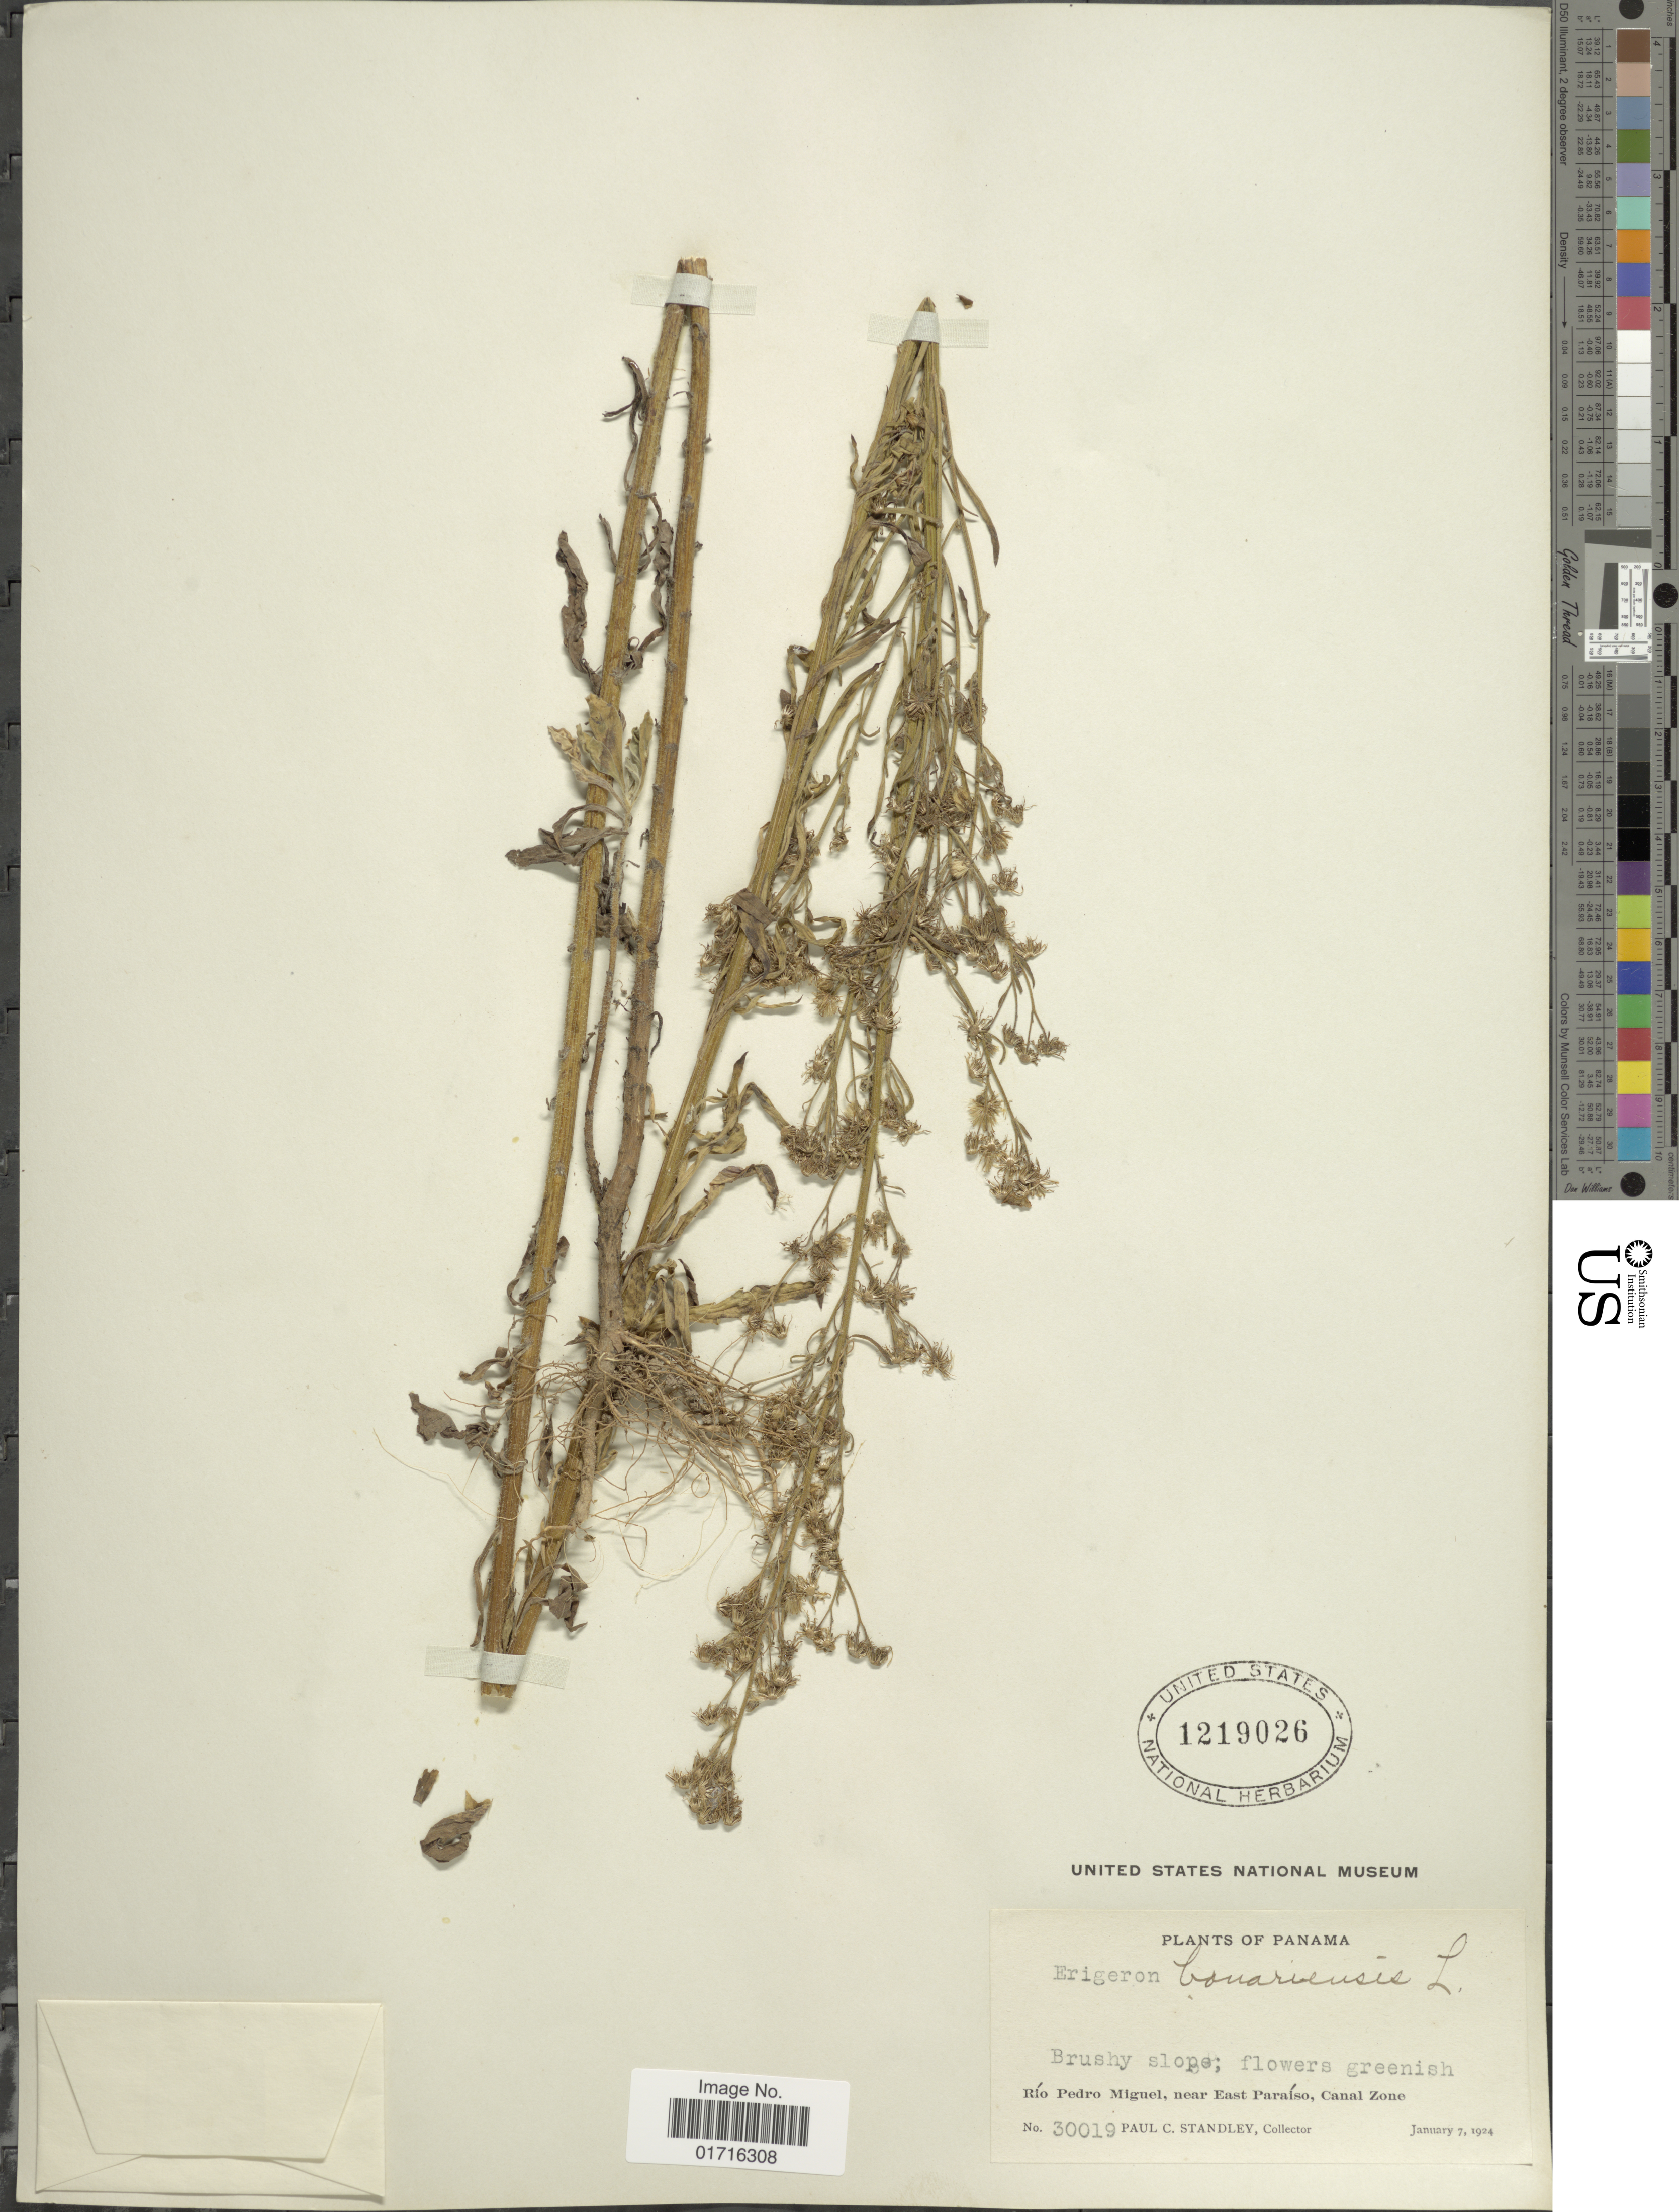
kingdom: Plantae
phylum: Tracheophyta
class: Magnoliopsida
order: Asterales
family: Asteraceae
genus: Conyza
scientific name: Conyza bonariensis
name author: (L.) Cronq.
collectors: P. C. Standley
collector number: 30019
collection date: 1924-01-07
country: Panama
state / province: Colón / Panamá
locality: Rio Pedro Miguel, near East Paraiso, Canal Zone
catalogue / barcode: US 1219026